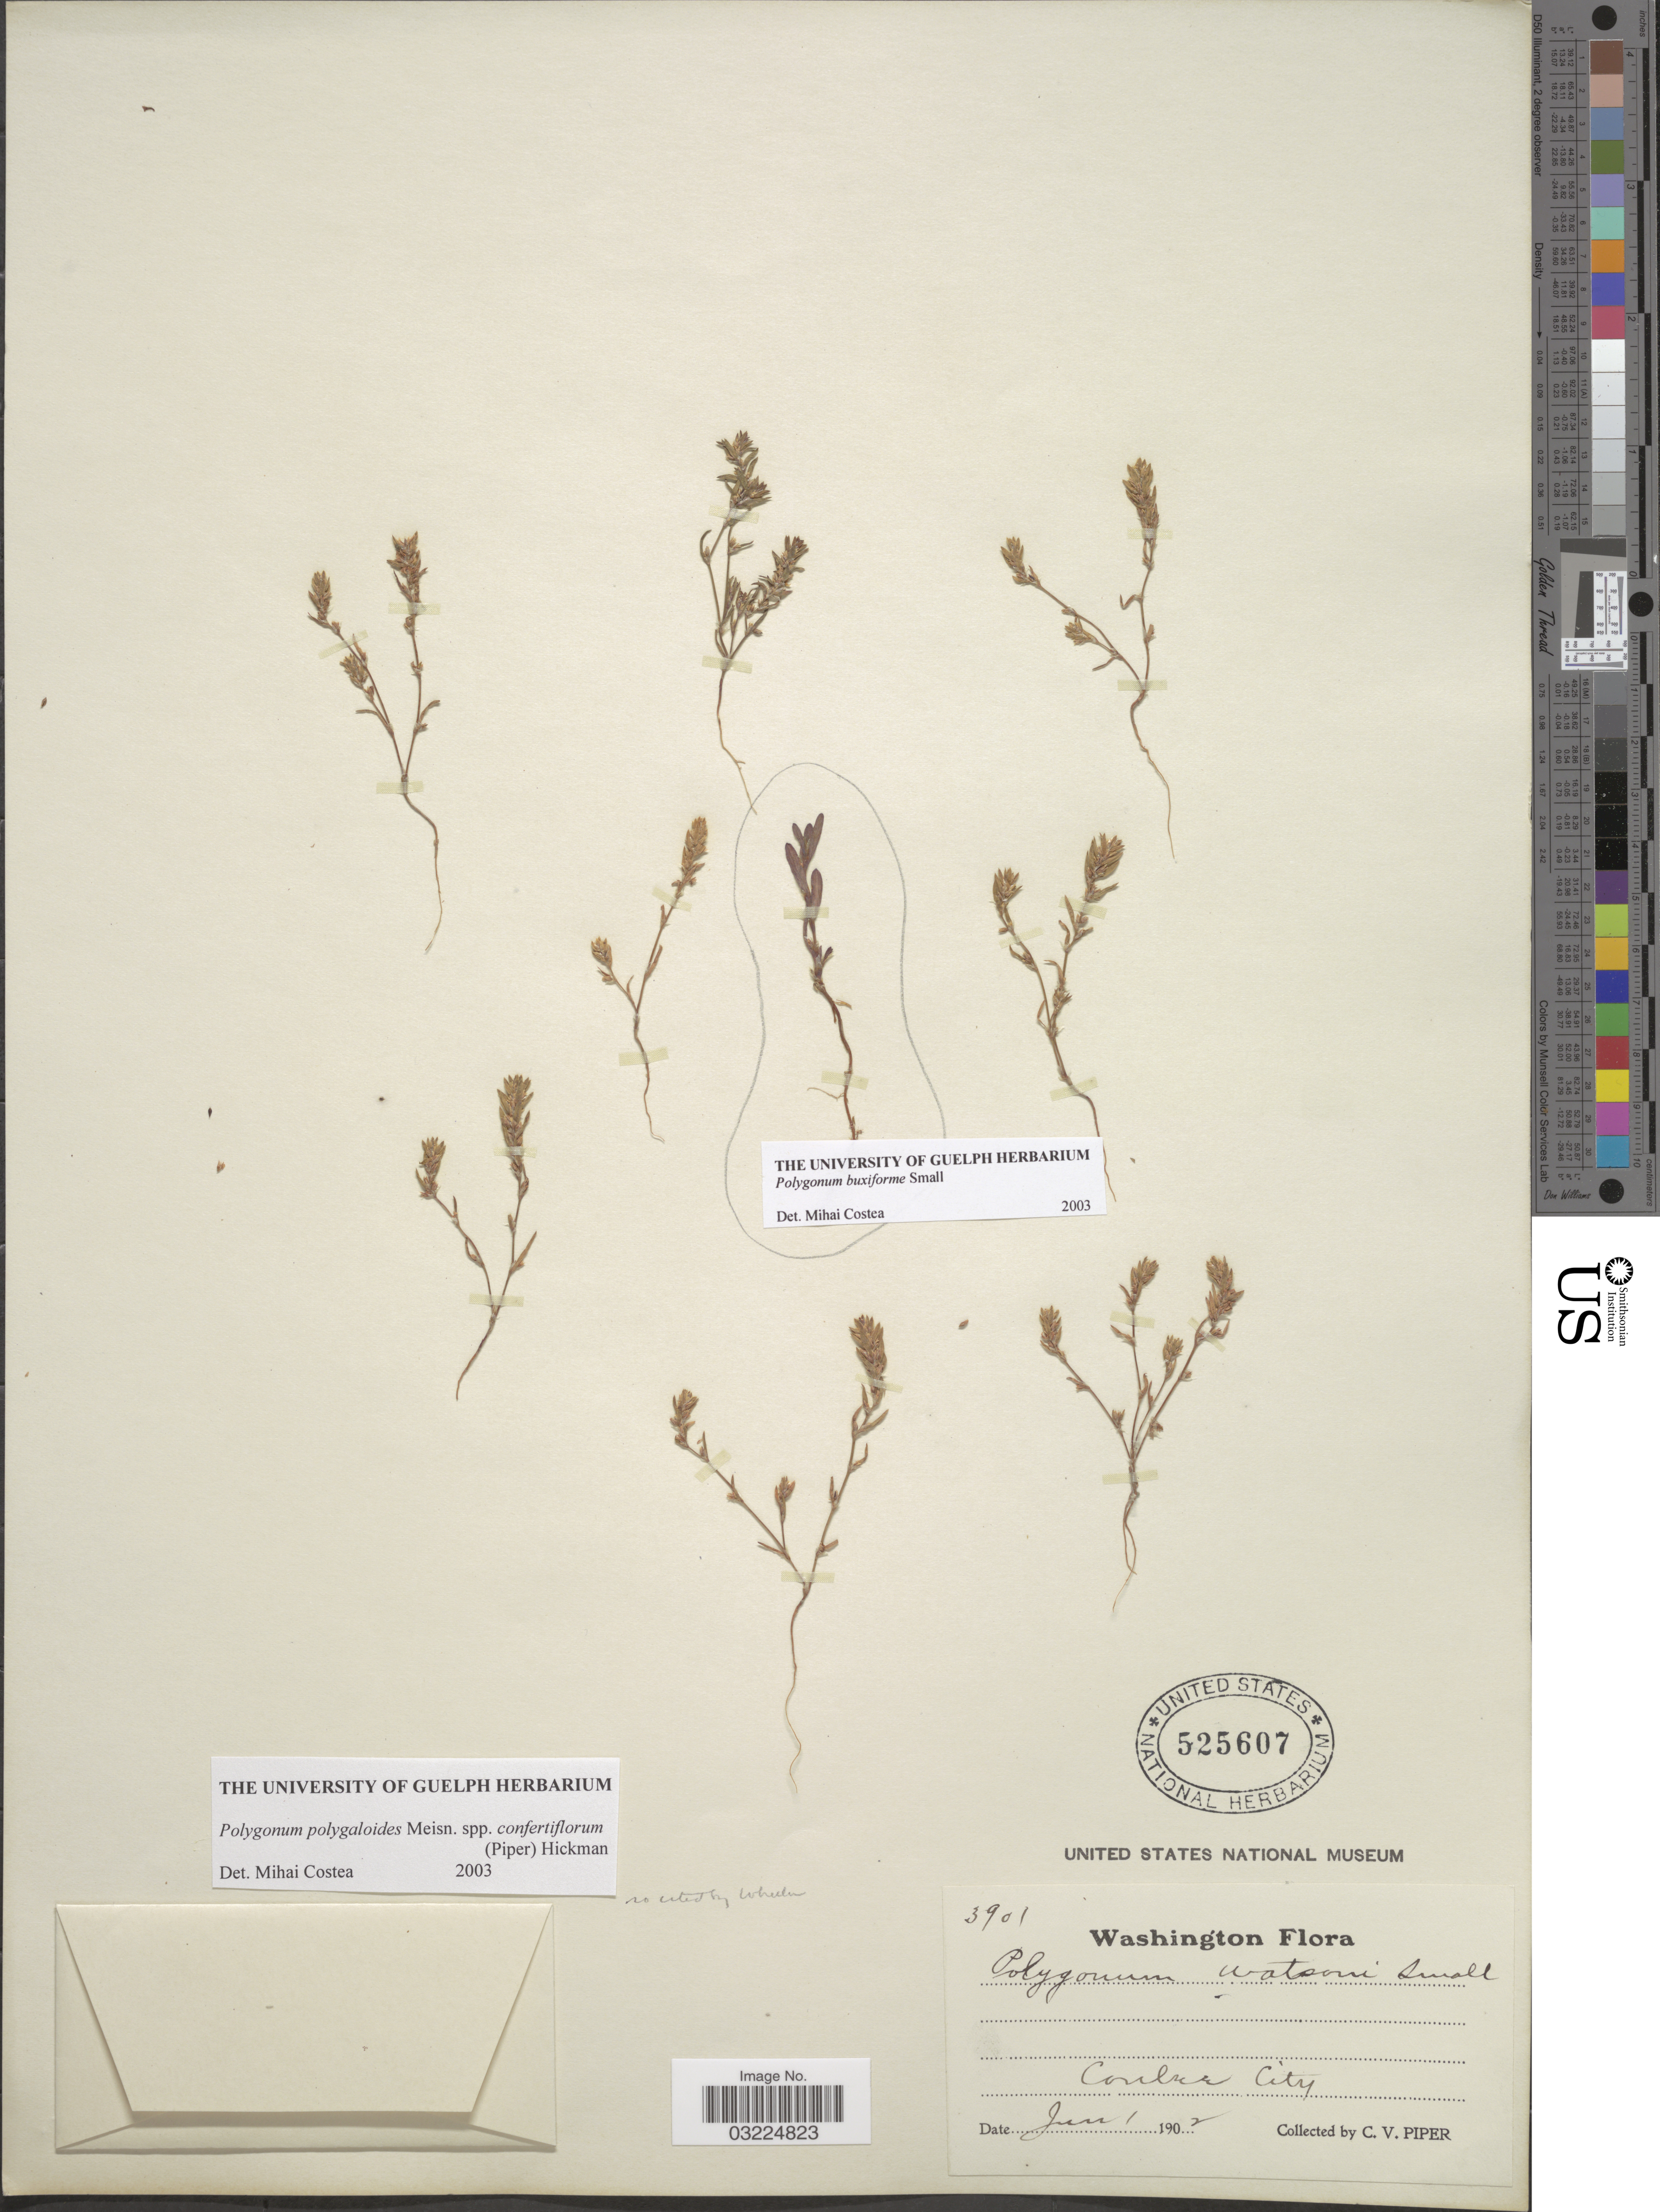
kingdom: Plantae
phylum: Tracheophyta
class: Magnoliopsida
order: Caryophyllales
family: Polygonaceae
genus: Polygonum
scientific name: Polygonum polygaloides subsp. confertiflorum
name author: (Nutt. ex Piper) Hickman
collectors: C. V. Piper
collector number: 3901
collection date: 1902-06-01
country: United States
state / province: Washington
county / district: Grant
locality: Coulee City.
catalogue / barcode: US 525607